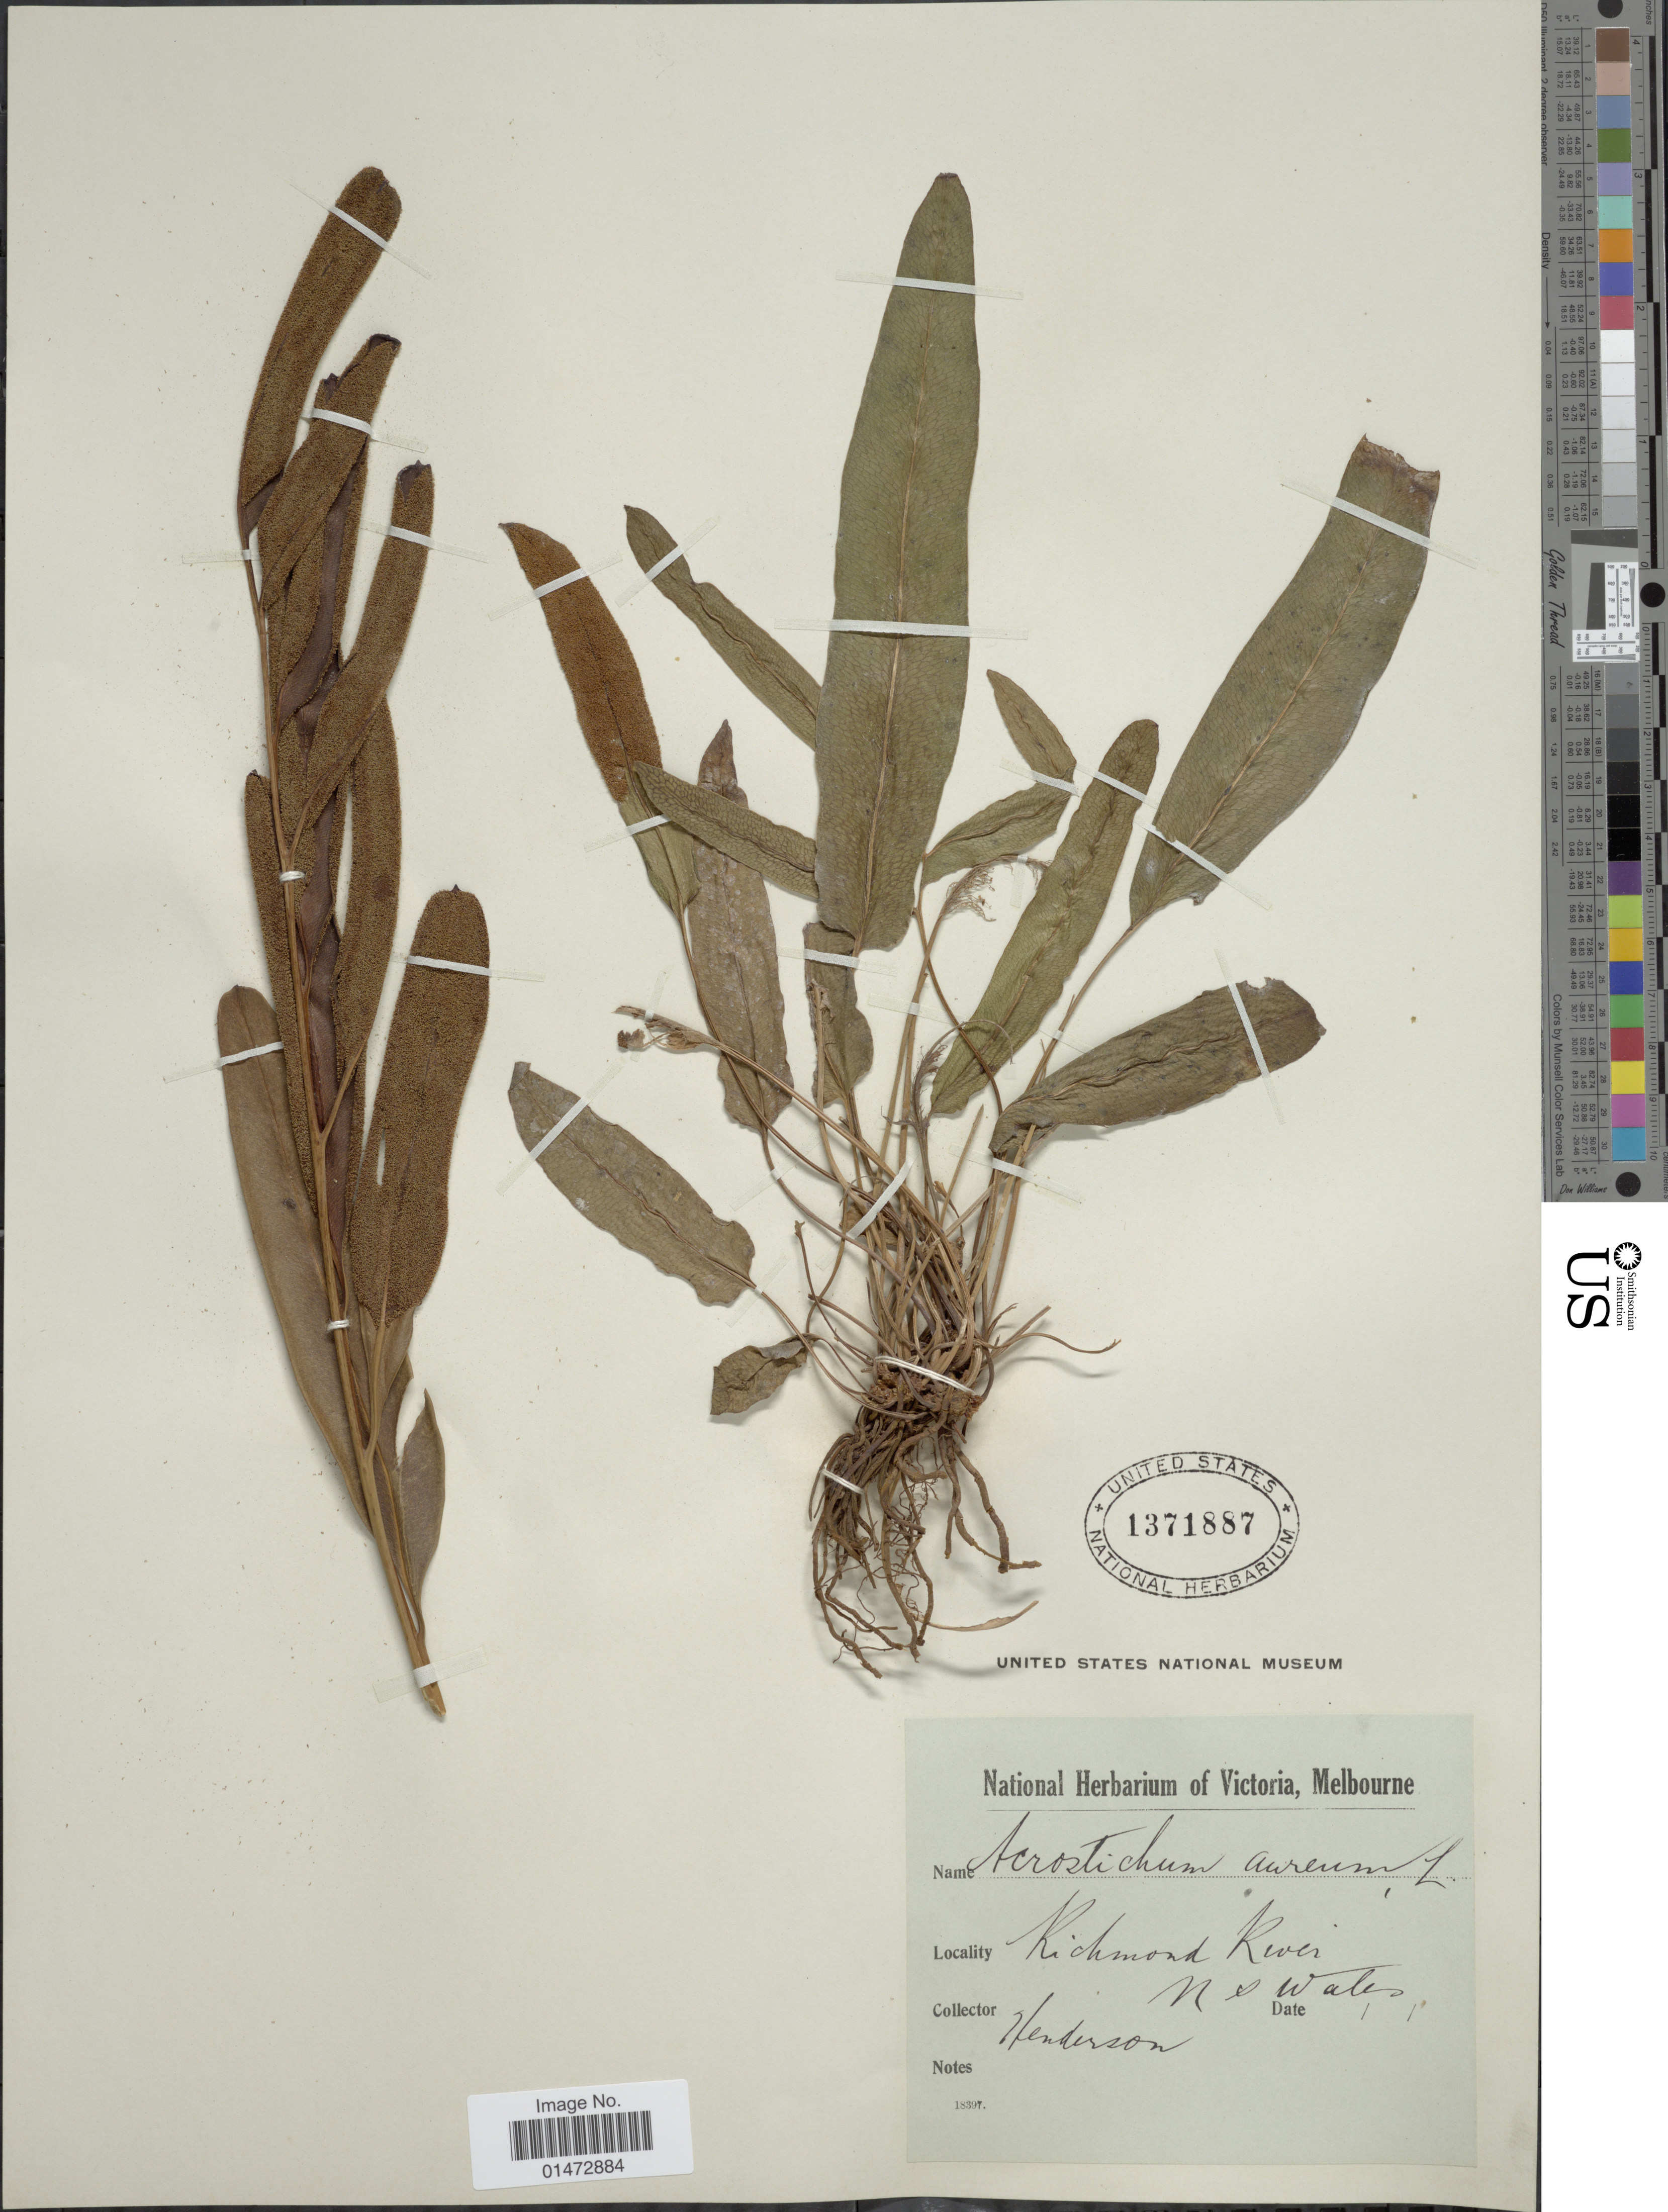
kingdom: Plantae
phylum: Tracheophyta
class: Polypodiopsida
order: Polypodiales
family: Pteridaceae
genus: Acrostichum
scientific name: Acrostichum aureum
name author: L.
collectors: -. Henderson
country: Australia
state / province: New South Wales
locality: Richmond River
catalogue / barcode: US 1371887